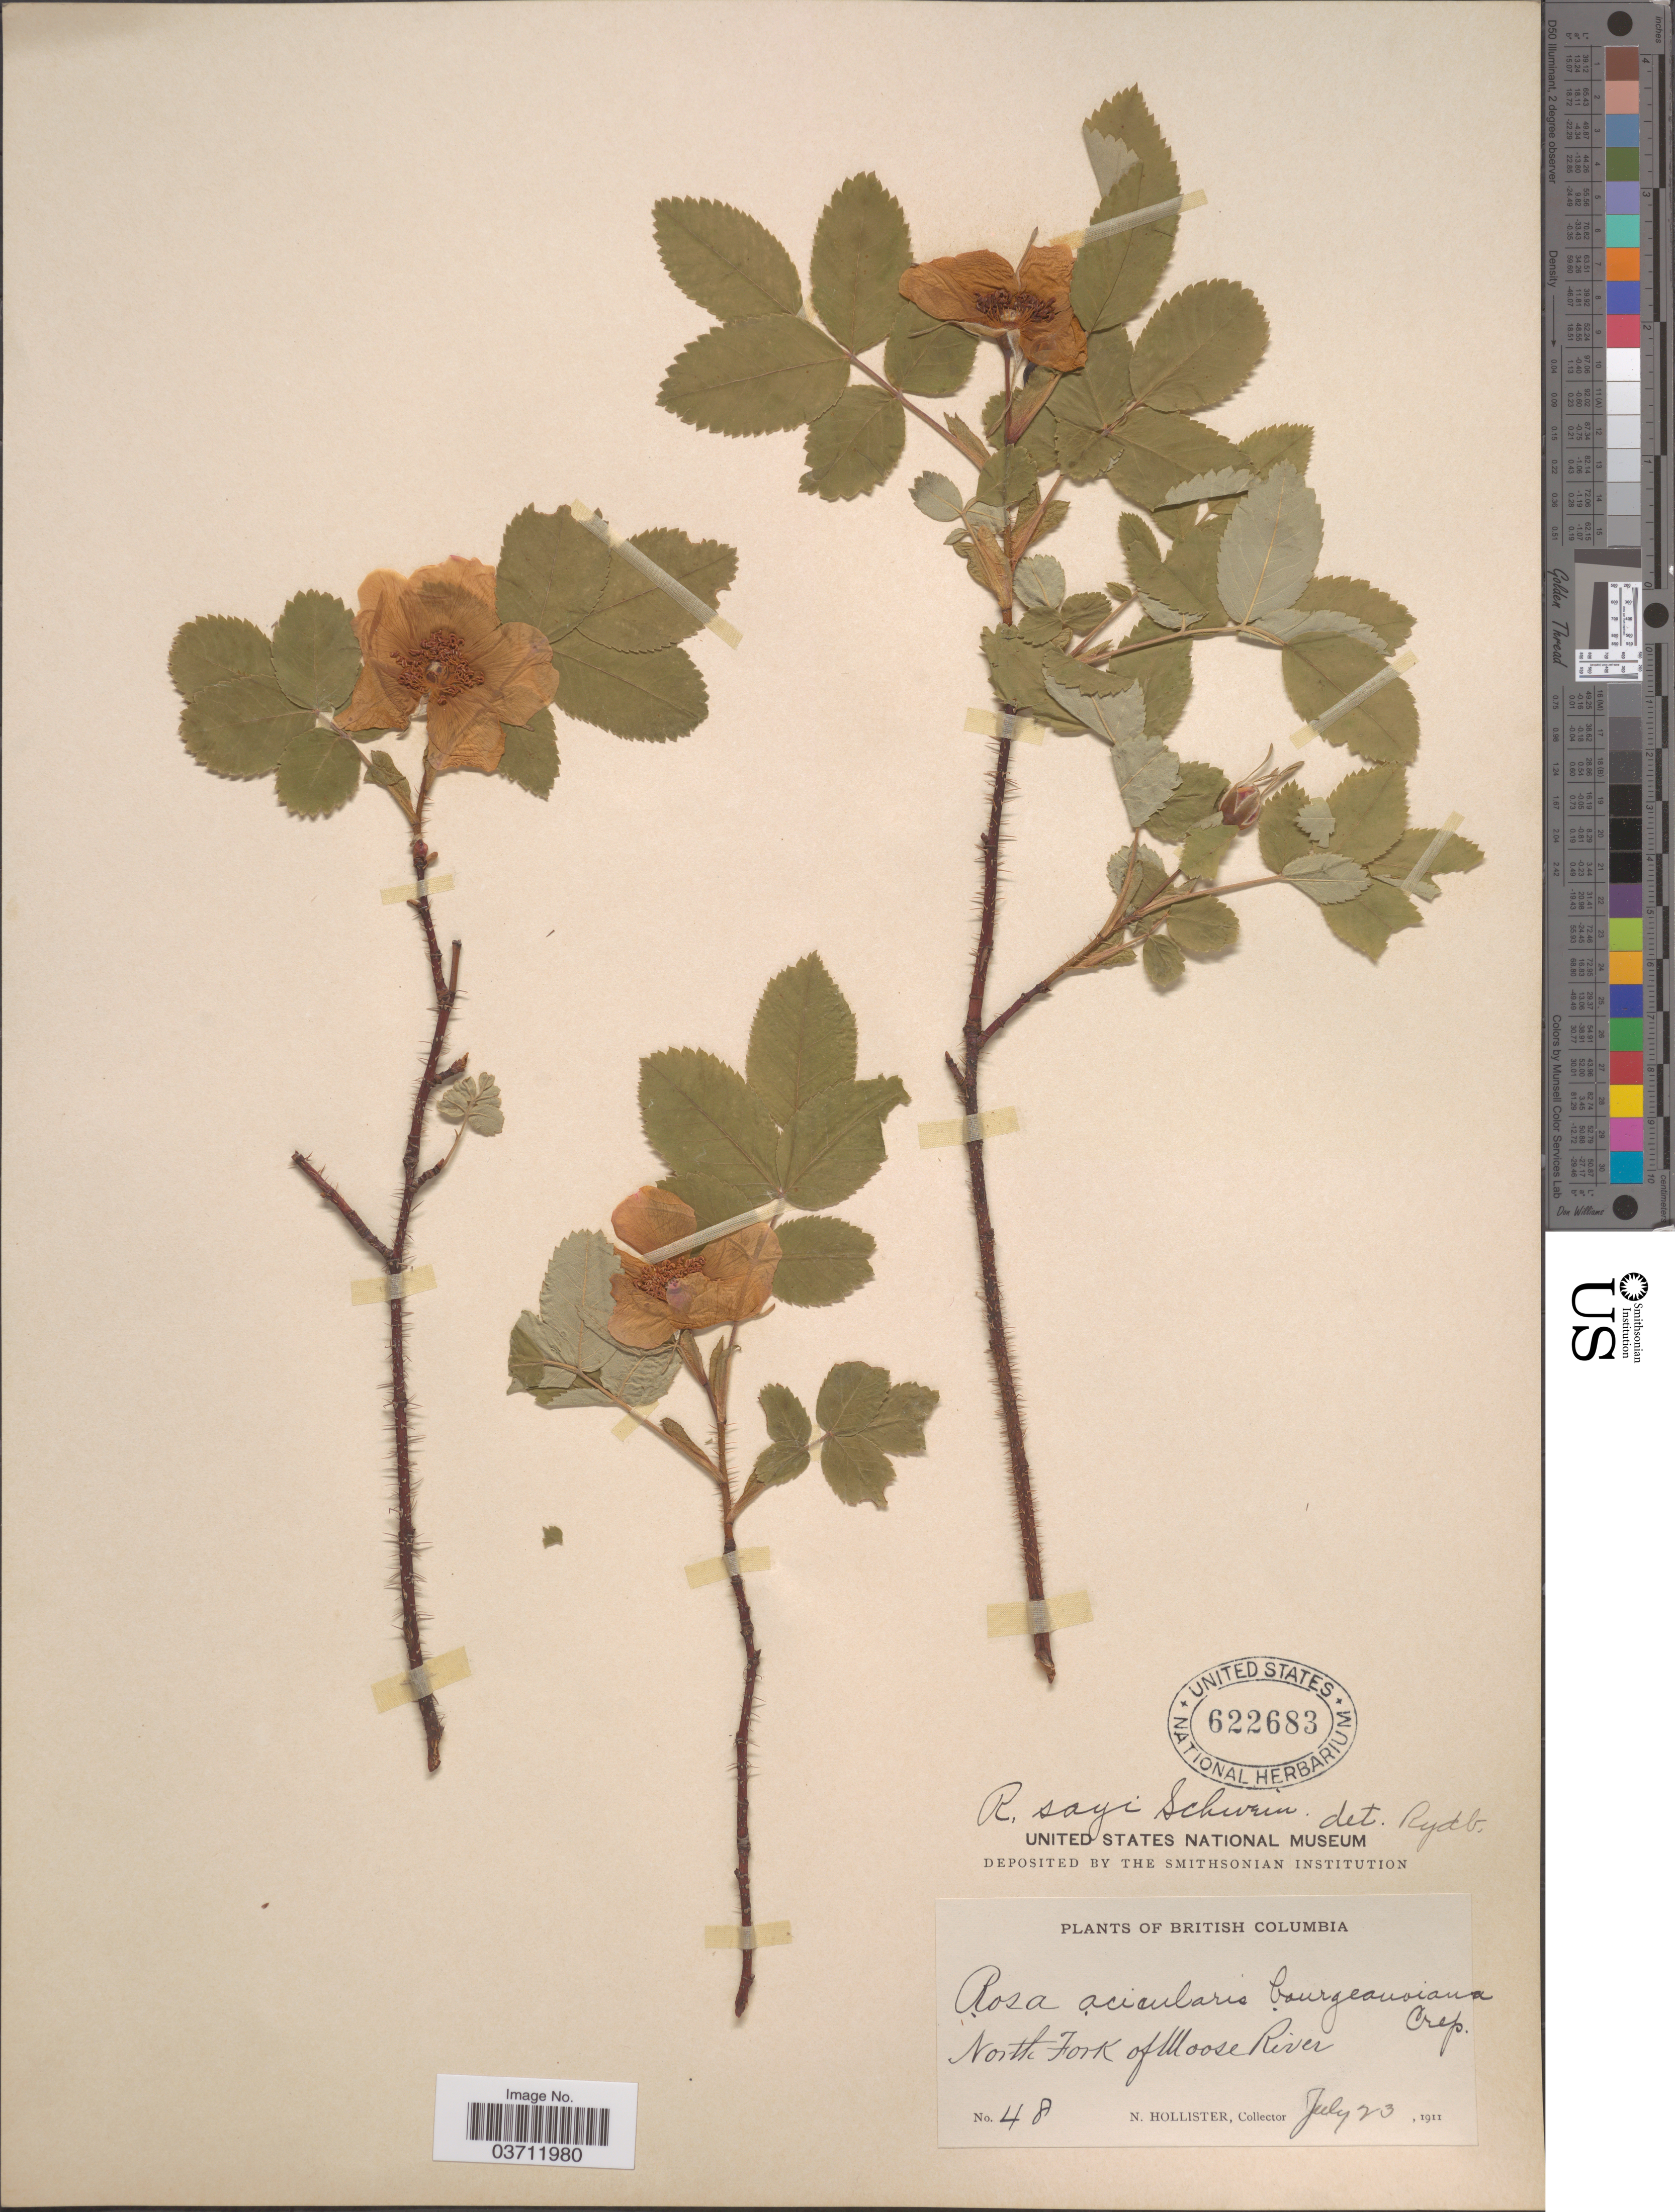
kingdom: Plantae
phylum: Tracheophyta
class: Magnoliopsida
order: Rosales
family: Rosaceae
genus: Rosa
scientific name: Rosa sayi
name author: Schwein.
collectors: N. Hollister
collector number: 48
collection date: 1911-07-23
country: Canada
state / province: British Columbia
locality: North Fork of Moose River.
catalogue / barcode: US 622683